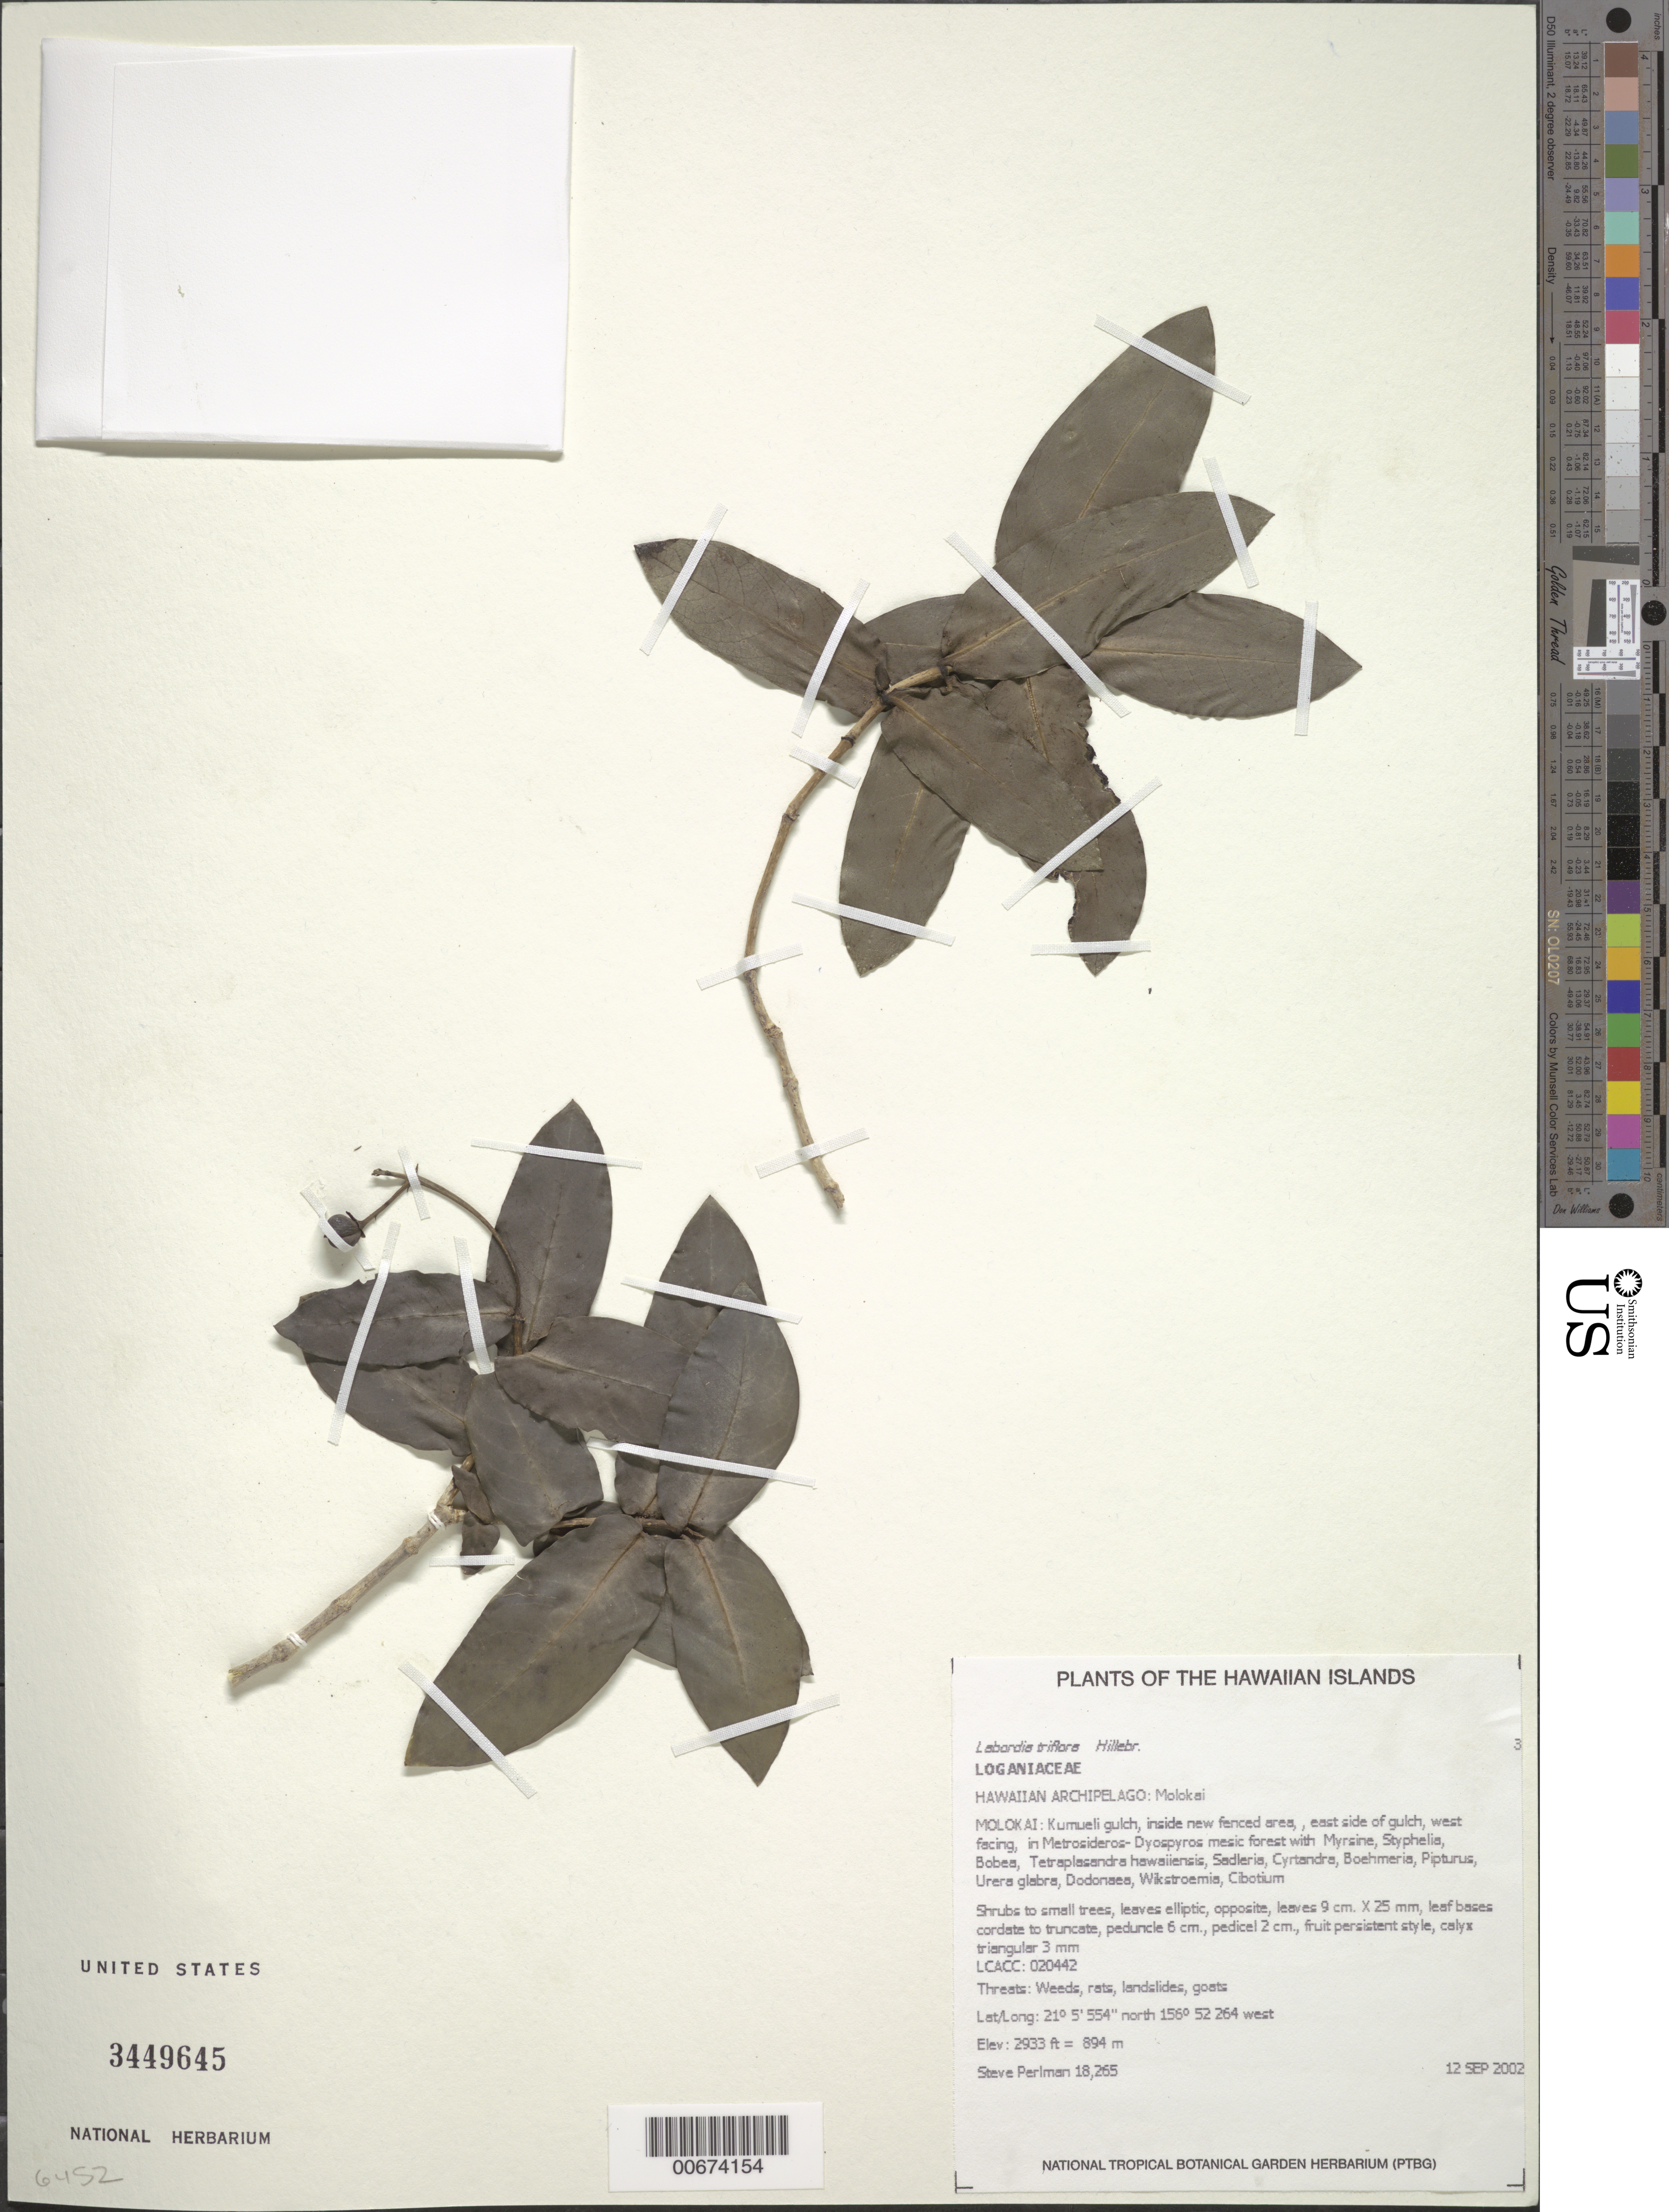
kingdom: Plantae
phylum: Tracheophyta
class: Magnoliopsida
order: Gentianales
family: Loganiaceae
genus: Geniostoma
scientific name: Geniostoma triflorum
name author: (Hillebr.) Byng & Christenh.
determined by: Wagner, W. L., (BOT), Smithsonian Institution - National Museum of Natural History (UNITED STATES)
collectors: S. P. Perlman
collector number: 18265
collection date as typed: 12 Sep 2002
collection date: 2002-09-12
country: United States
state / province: Hawaii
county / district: Maui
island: Moloka'i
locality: Kumueli gulch, inside new fenced area, east side of gulch, west facing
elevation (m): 894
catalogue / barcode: US 3449645